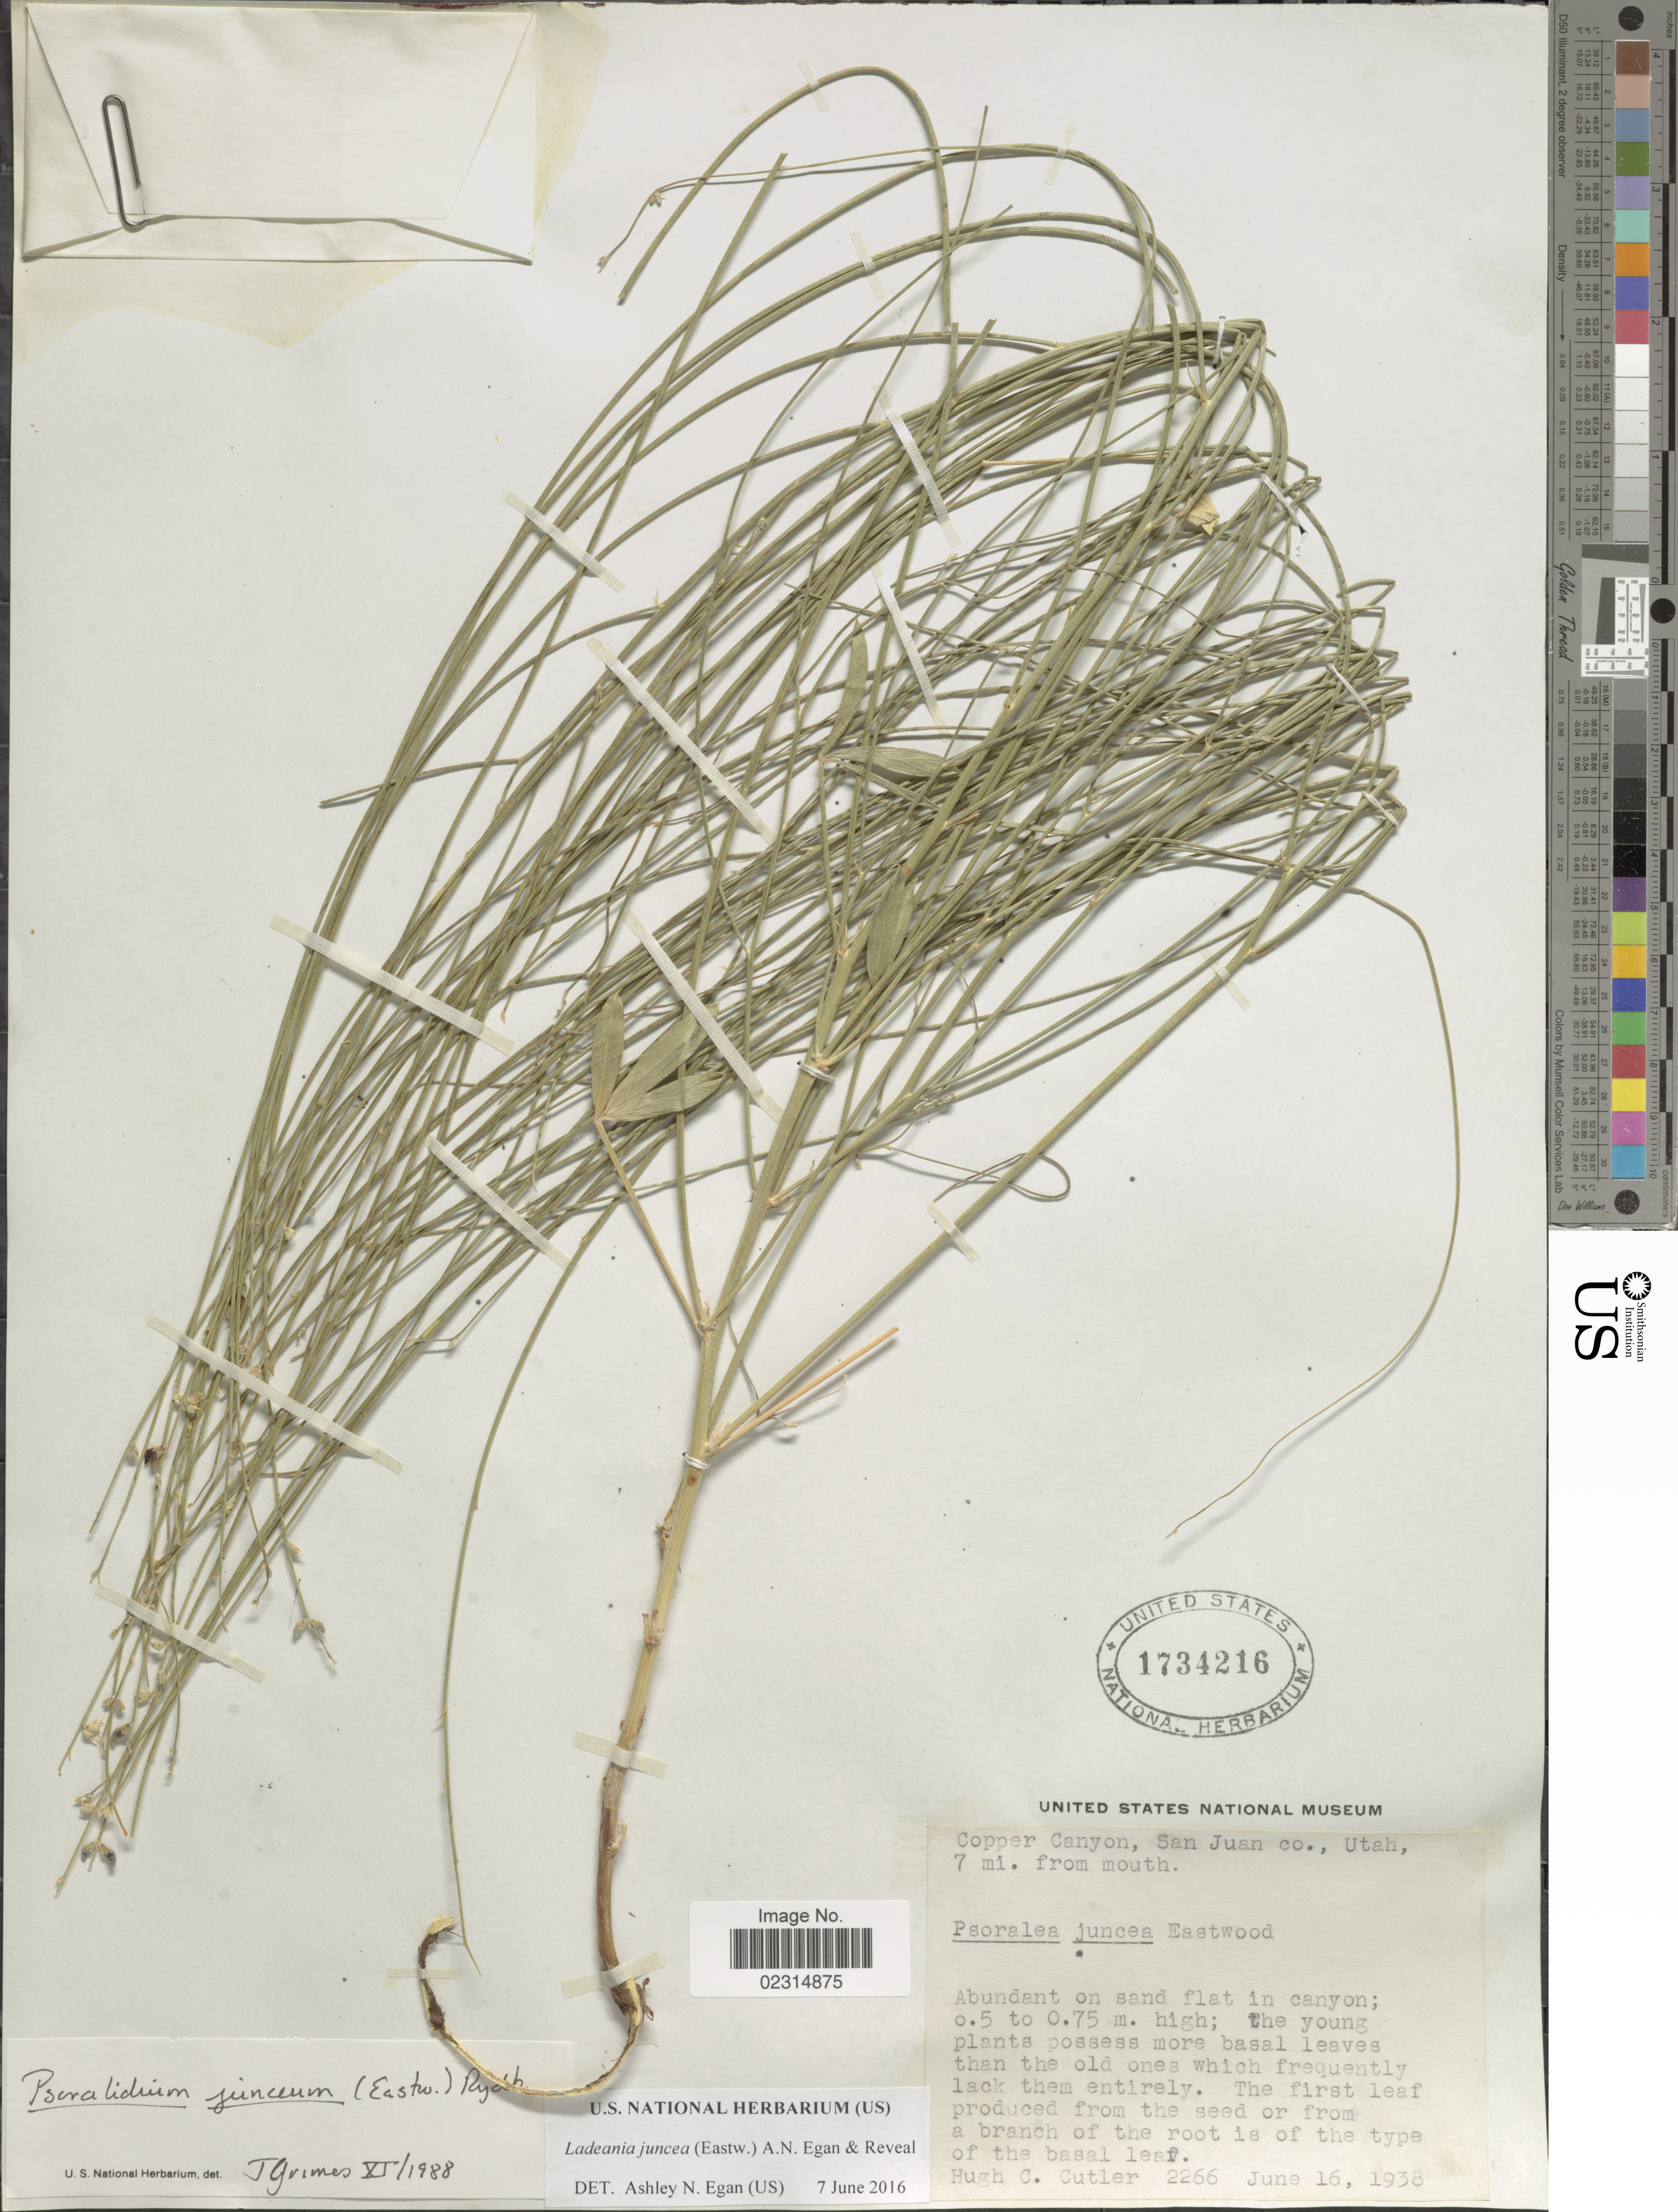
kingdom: Plantae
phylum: Tracheophyta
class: Magnoliopsida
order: Fabales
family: Fabaceae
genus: Ladeania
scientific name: Ladeania juncea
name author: (Eastw.) A.N. Egan & Reveal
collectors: H. C. Cutler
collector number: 2266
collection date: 1938-06-16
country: United States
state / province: Utah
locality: Copper Canyon, San Juan co., from mouth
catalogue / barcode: US 1734216